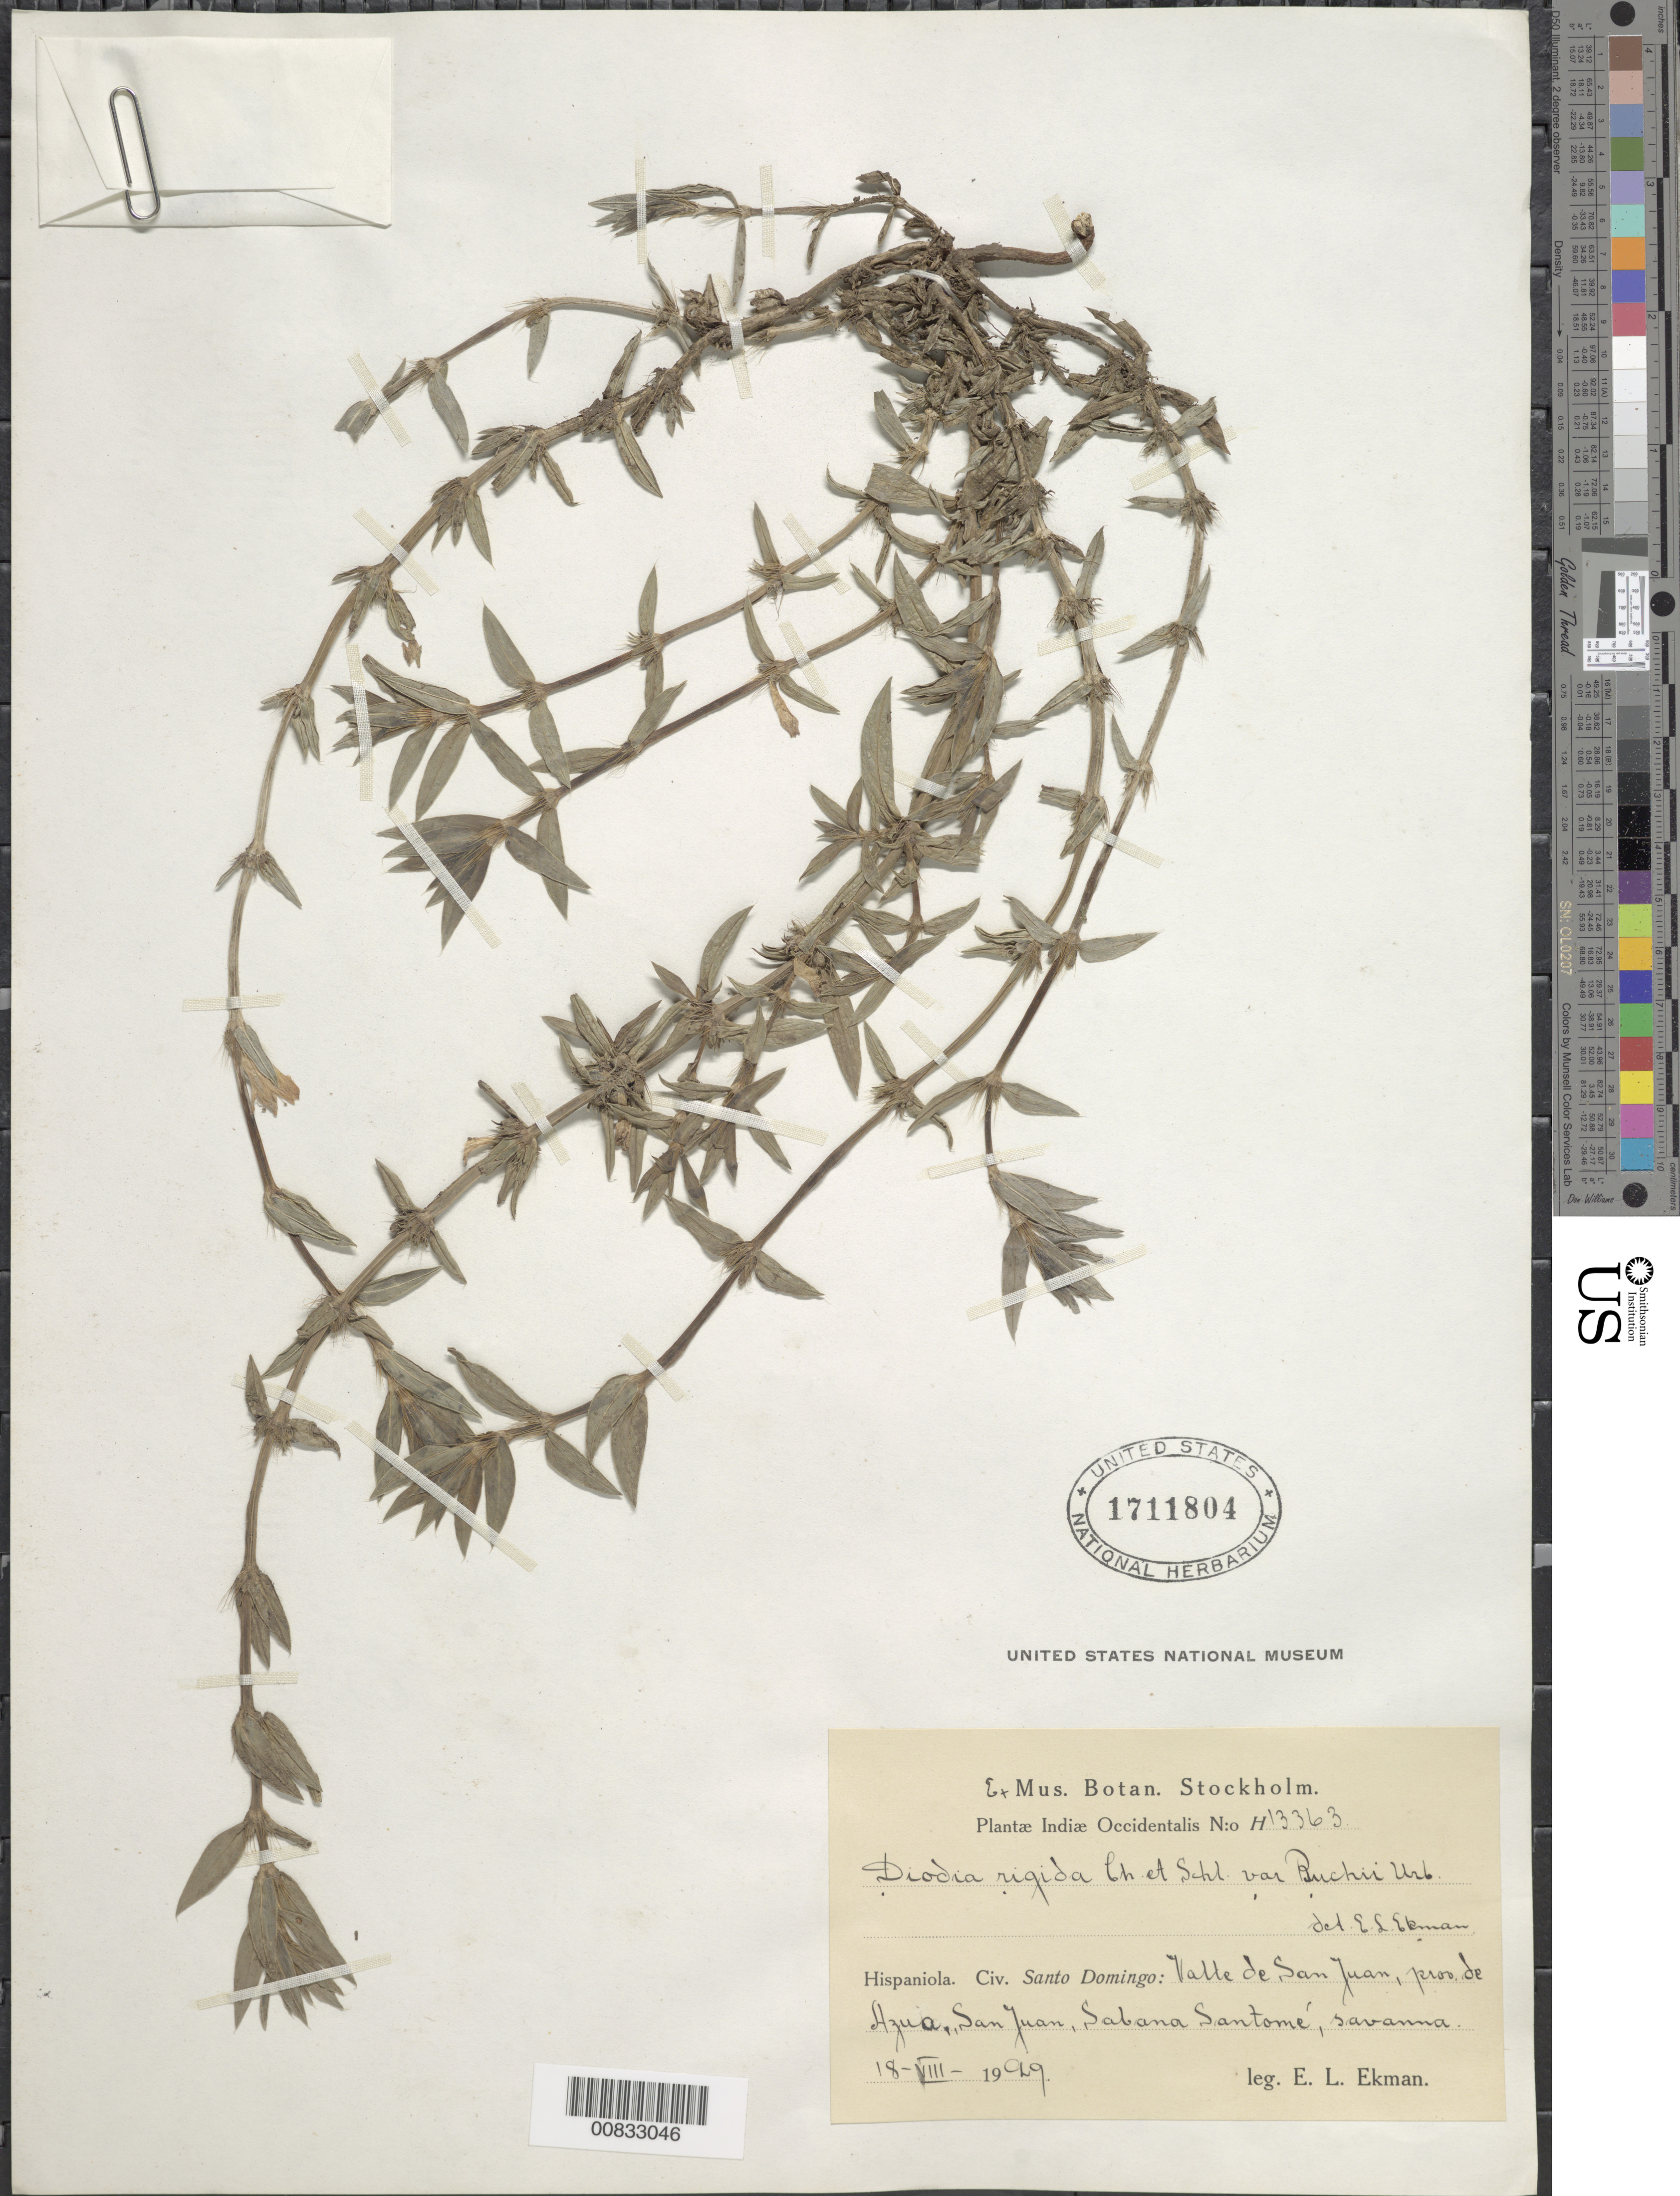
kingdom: Plantae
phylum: Tracheophyta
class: Magnoliopsida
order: Gentianales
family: Rubiaceae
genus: Diodella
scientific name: Diodella apiculata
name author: (Willd. ex Roem. & Schult.) Delprete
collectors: E. L. Ekman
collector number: H 13363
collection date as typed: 18 Aug 1929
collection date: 1929-08-18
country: Dominican Republic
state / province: Azua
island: Hispaniola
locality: Valle de San Juan, San Juan, Sabana Santomé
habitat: Savanna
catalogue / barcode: US 1711804